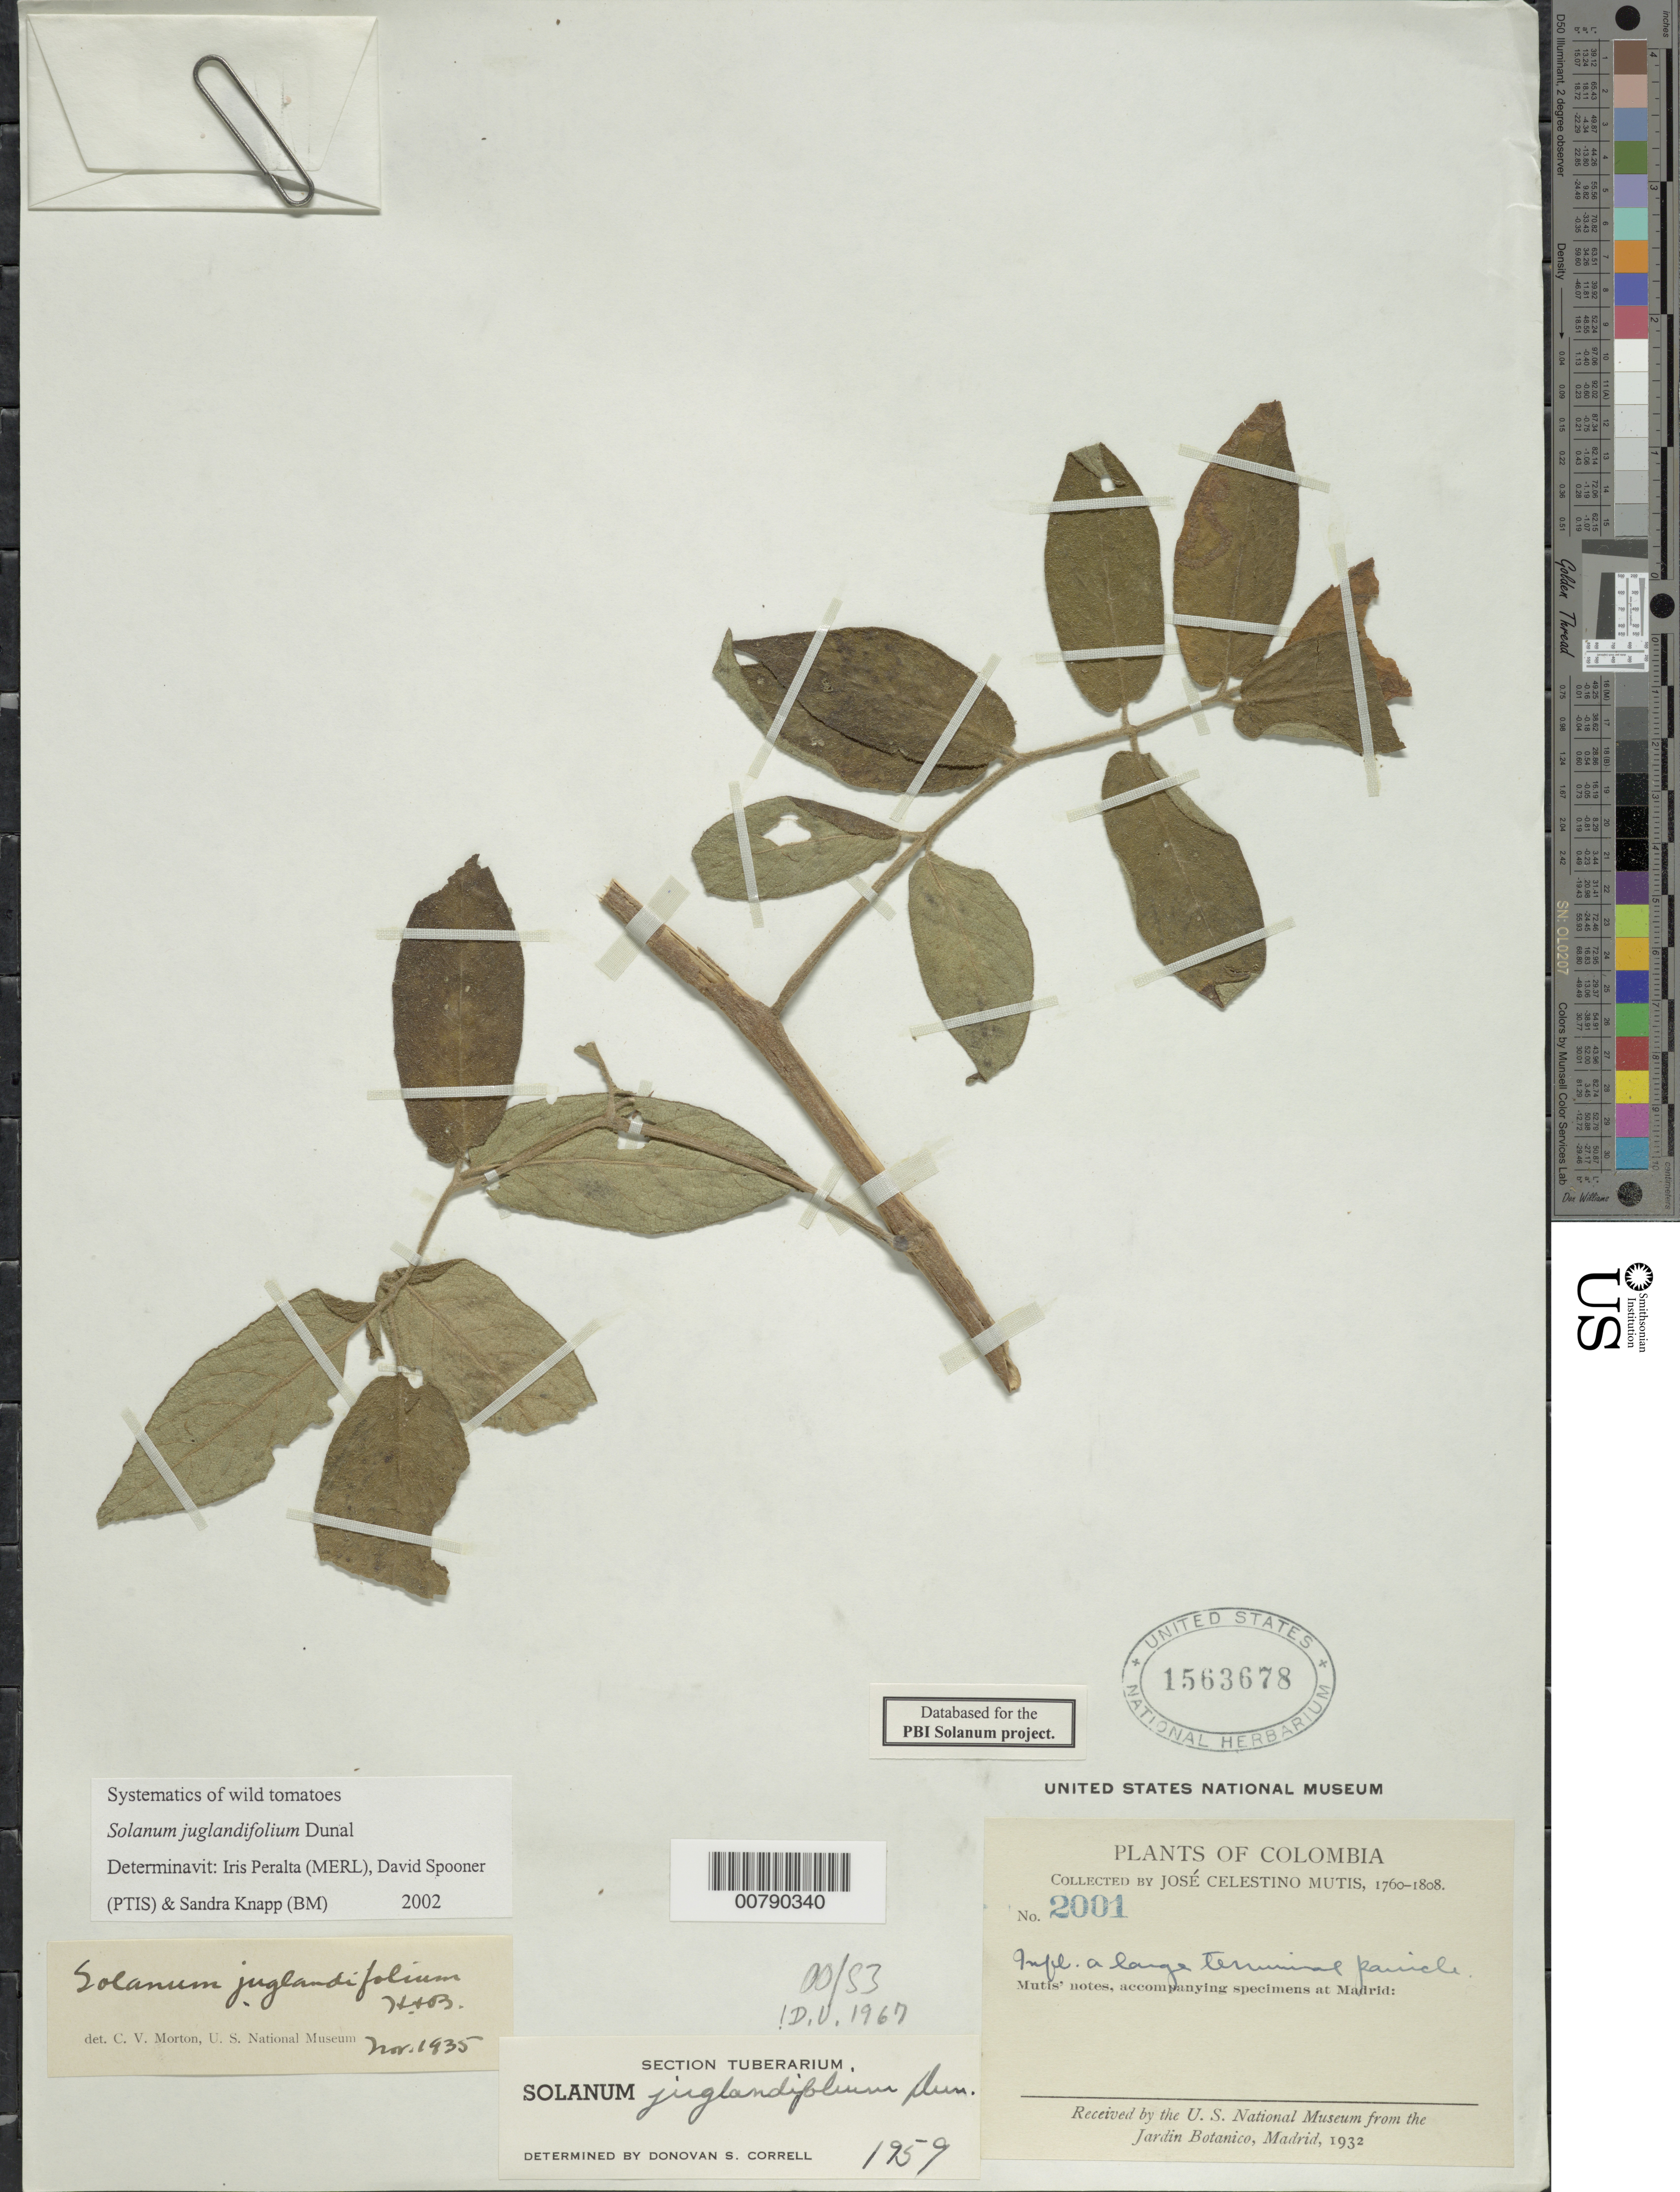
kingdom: Plantae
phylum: Tracheophyta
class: Magnoliopsida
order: Solanales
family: Solanaceae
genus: Solanum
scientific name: Solanum juglandifolium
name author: Dunal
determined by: Peralta, Iris E.; Knapp, S. D.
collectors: J. C. B. Mutis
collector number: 2001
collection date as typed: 1760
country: Colombia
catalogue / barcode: US 1563678